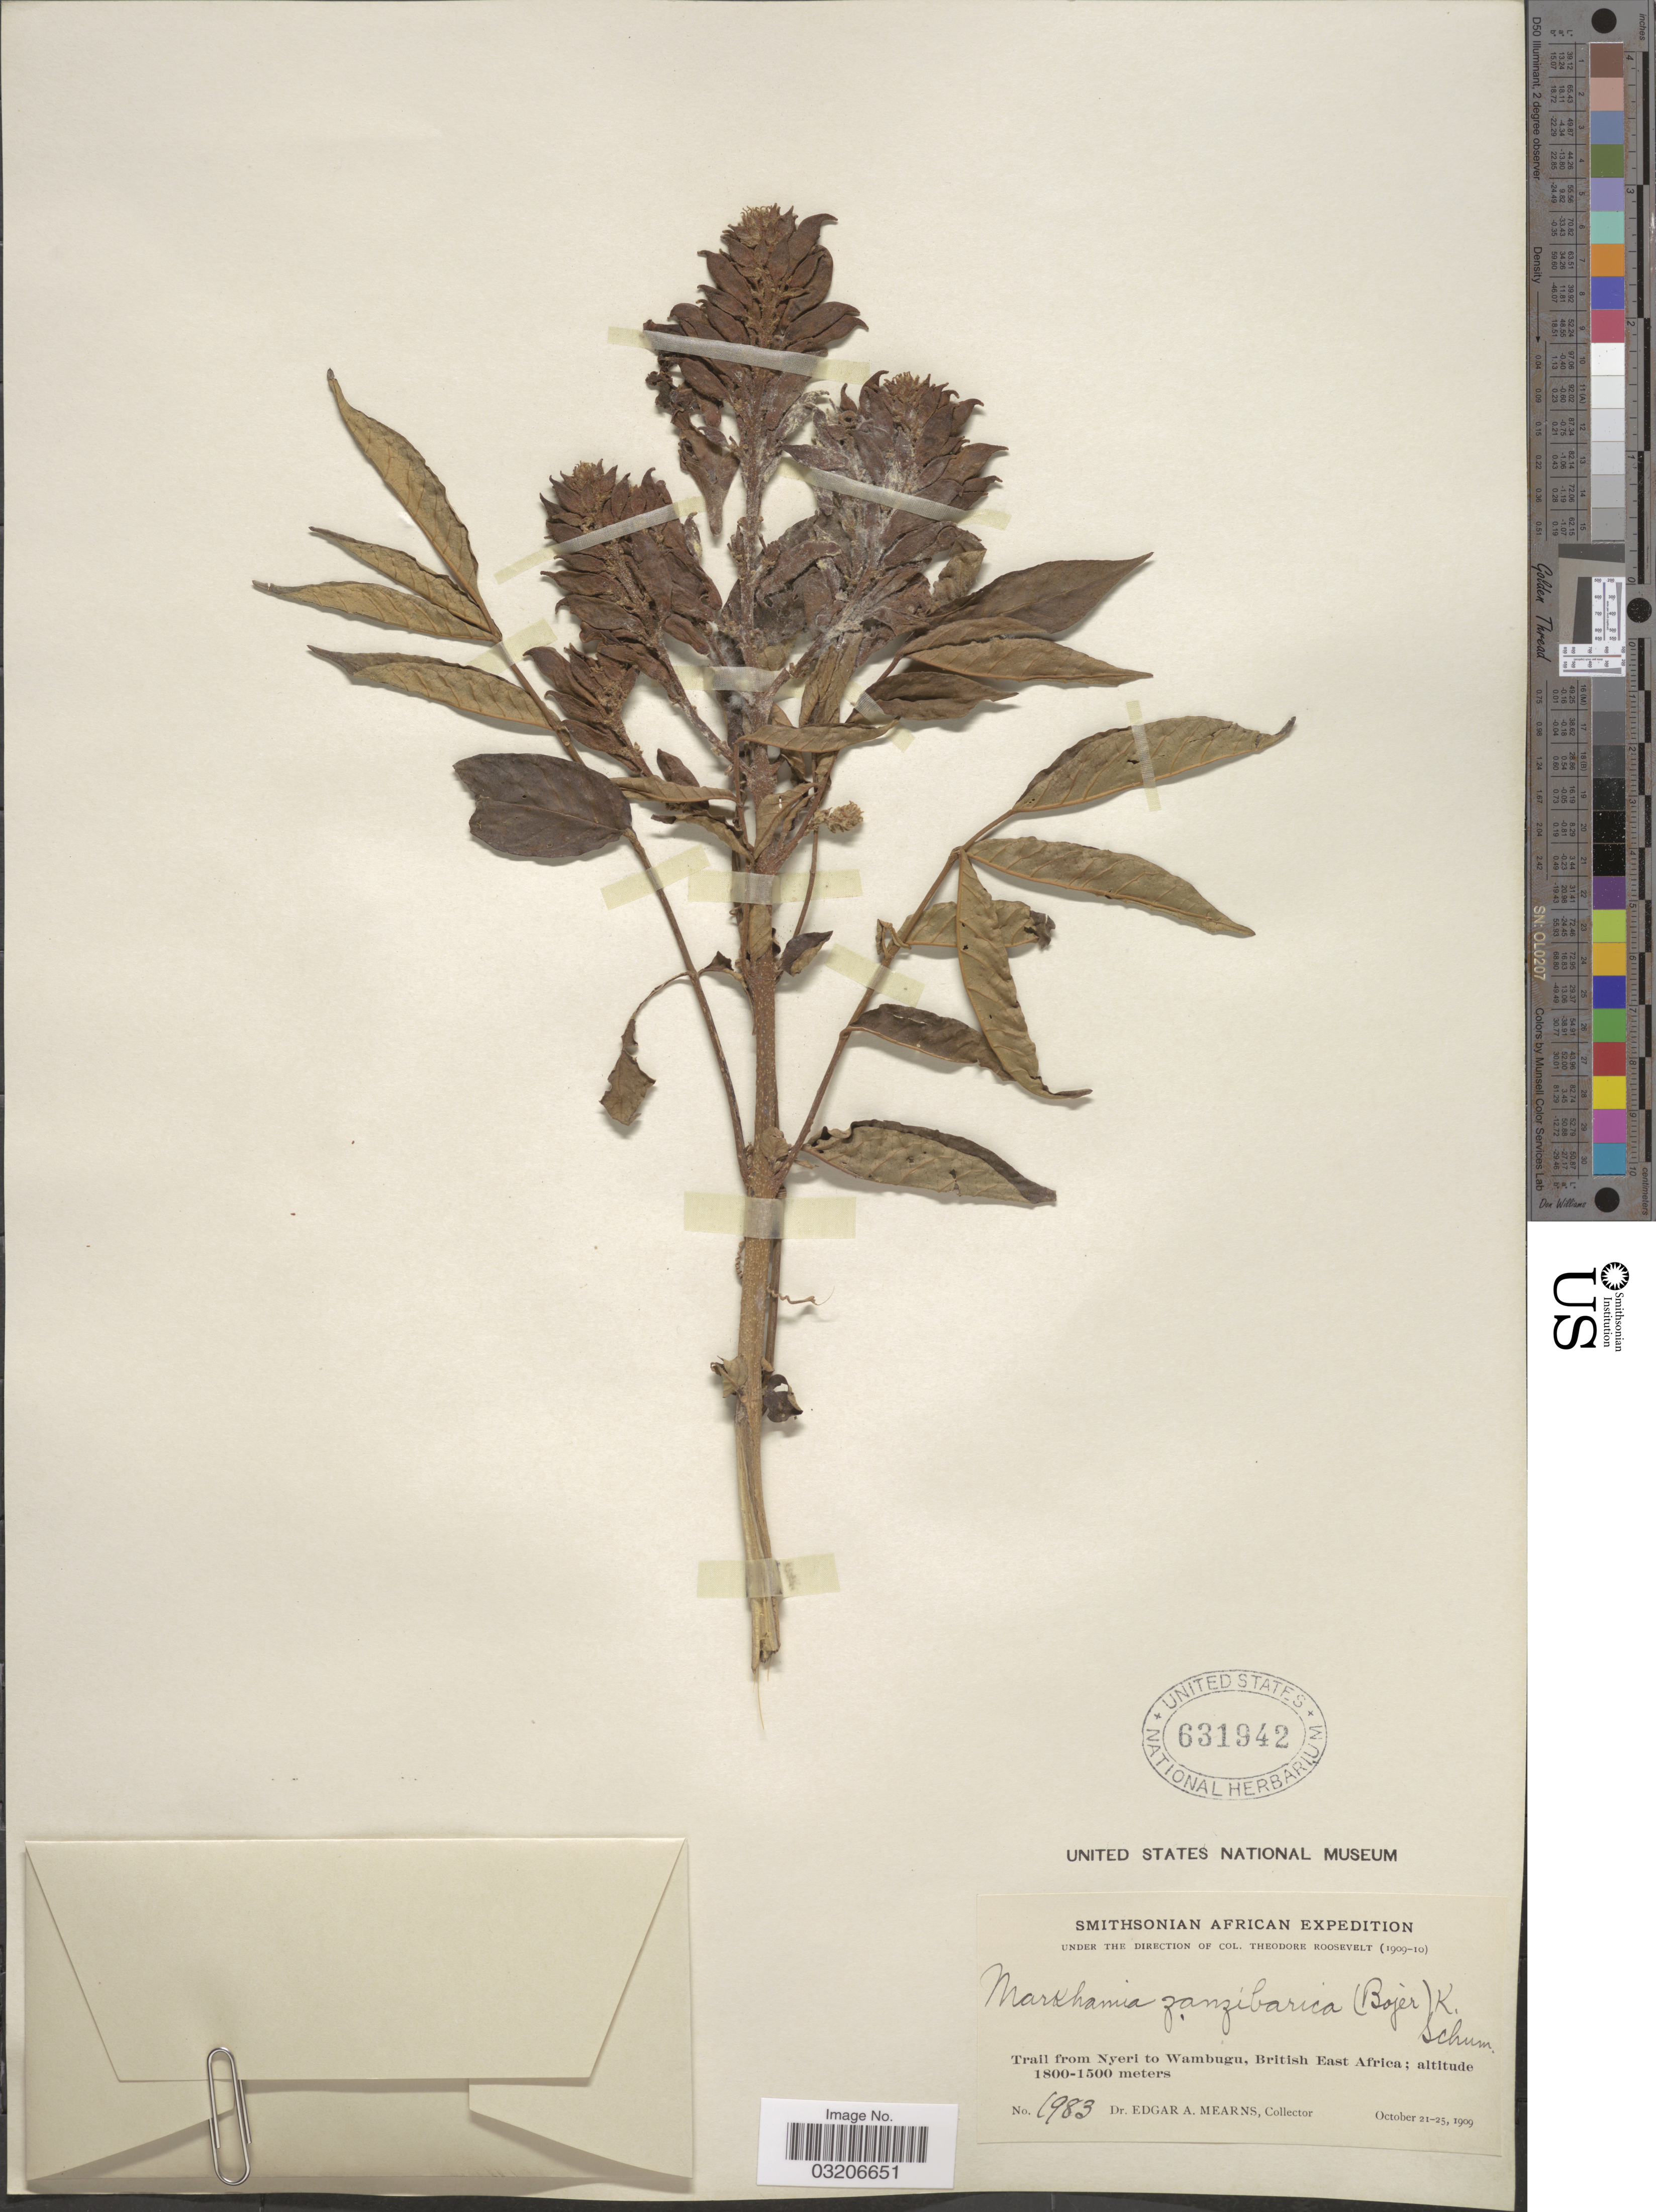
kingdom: Plantae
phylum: Tracheophyta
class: Magnoliopsida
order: Lamiales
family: Bignoniaceae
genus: Markhamia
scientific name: Markhamia zanzibarica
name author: (Bojer ex DC.) K. Schum.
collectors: E. A. Mearns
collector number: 1983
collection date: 1909-10-21/1909-10-25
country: Kenya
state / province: Nyeri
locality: Trail from Nyeri to Wambugu, British East Africa.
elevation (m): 1500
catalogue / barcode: US 631942